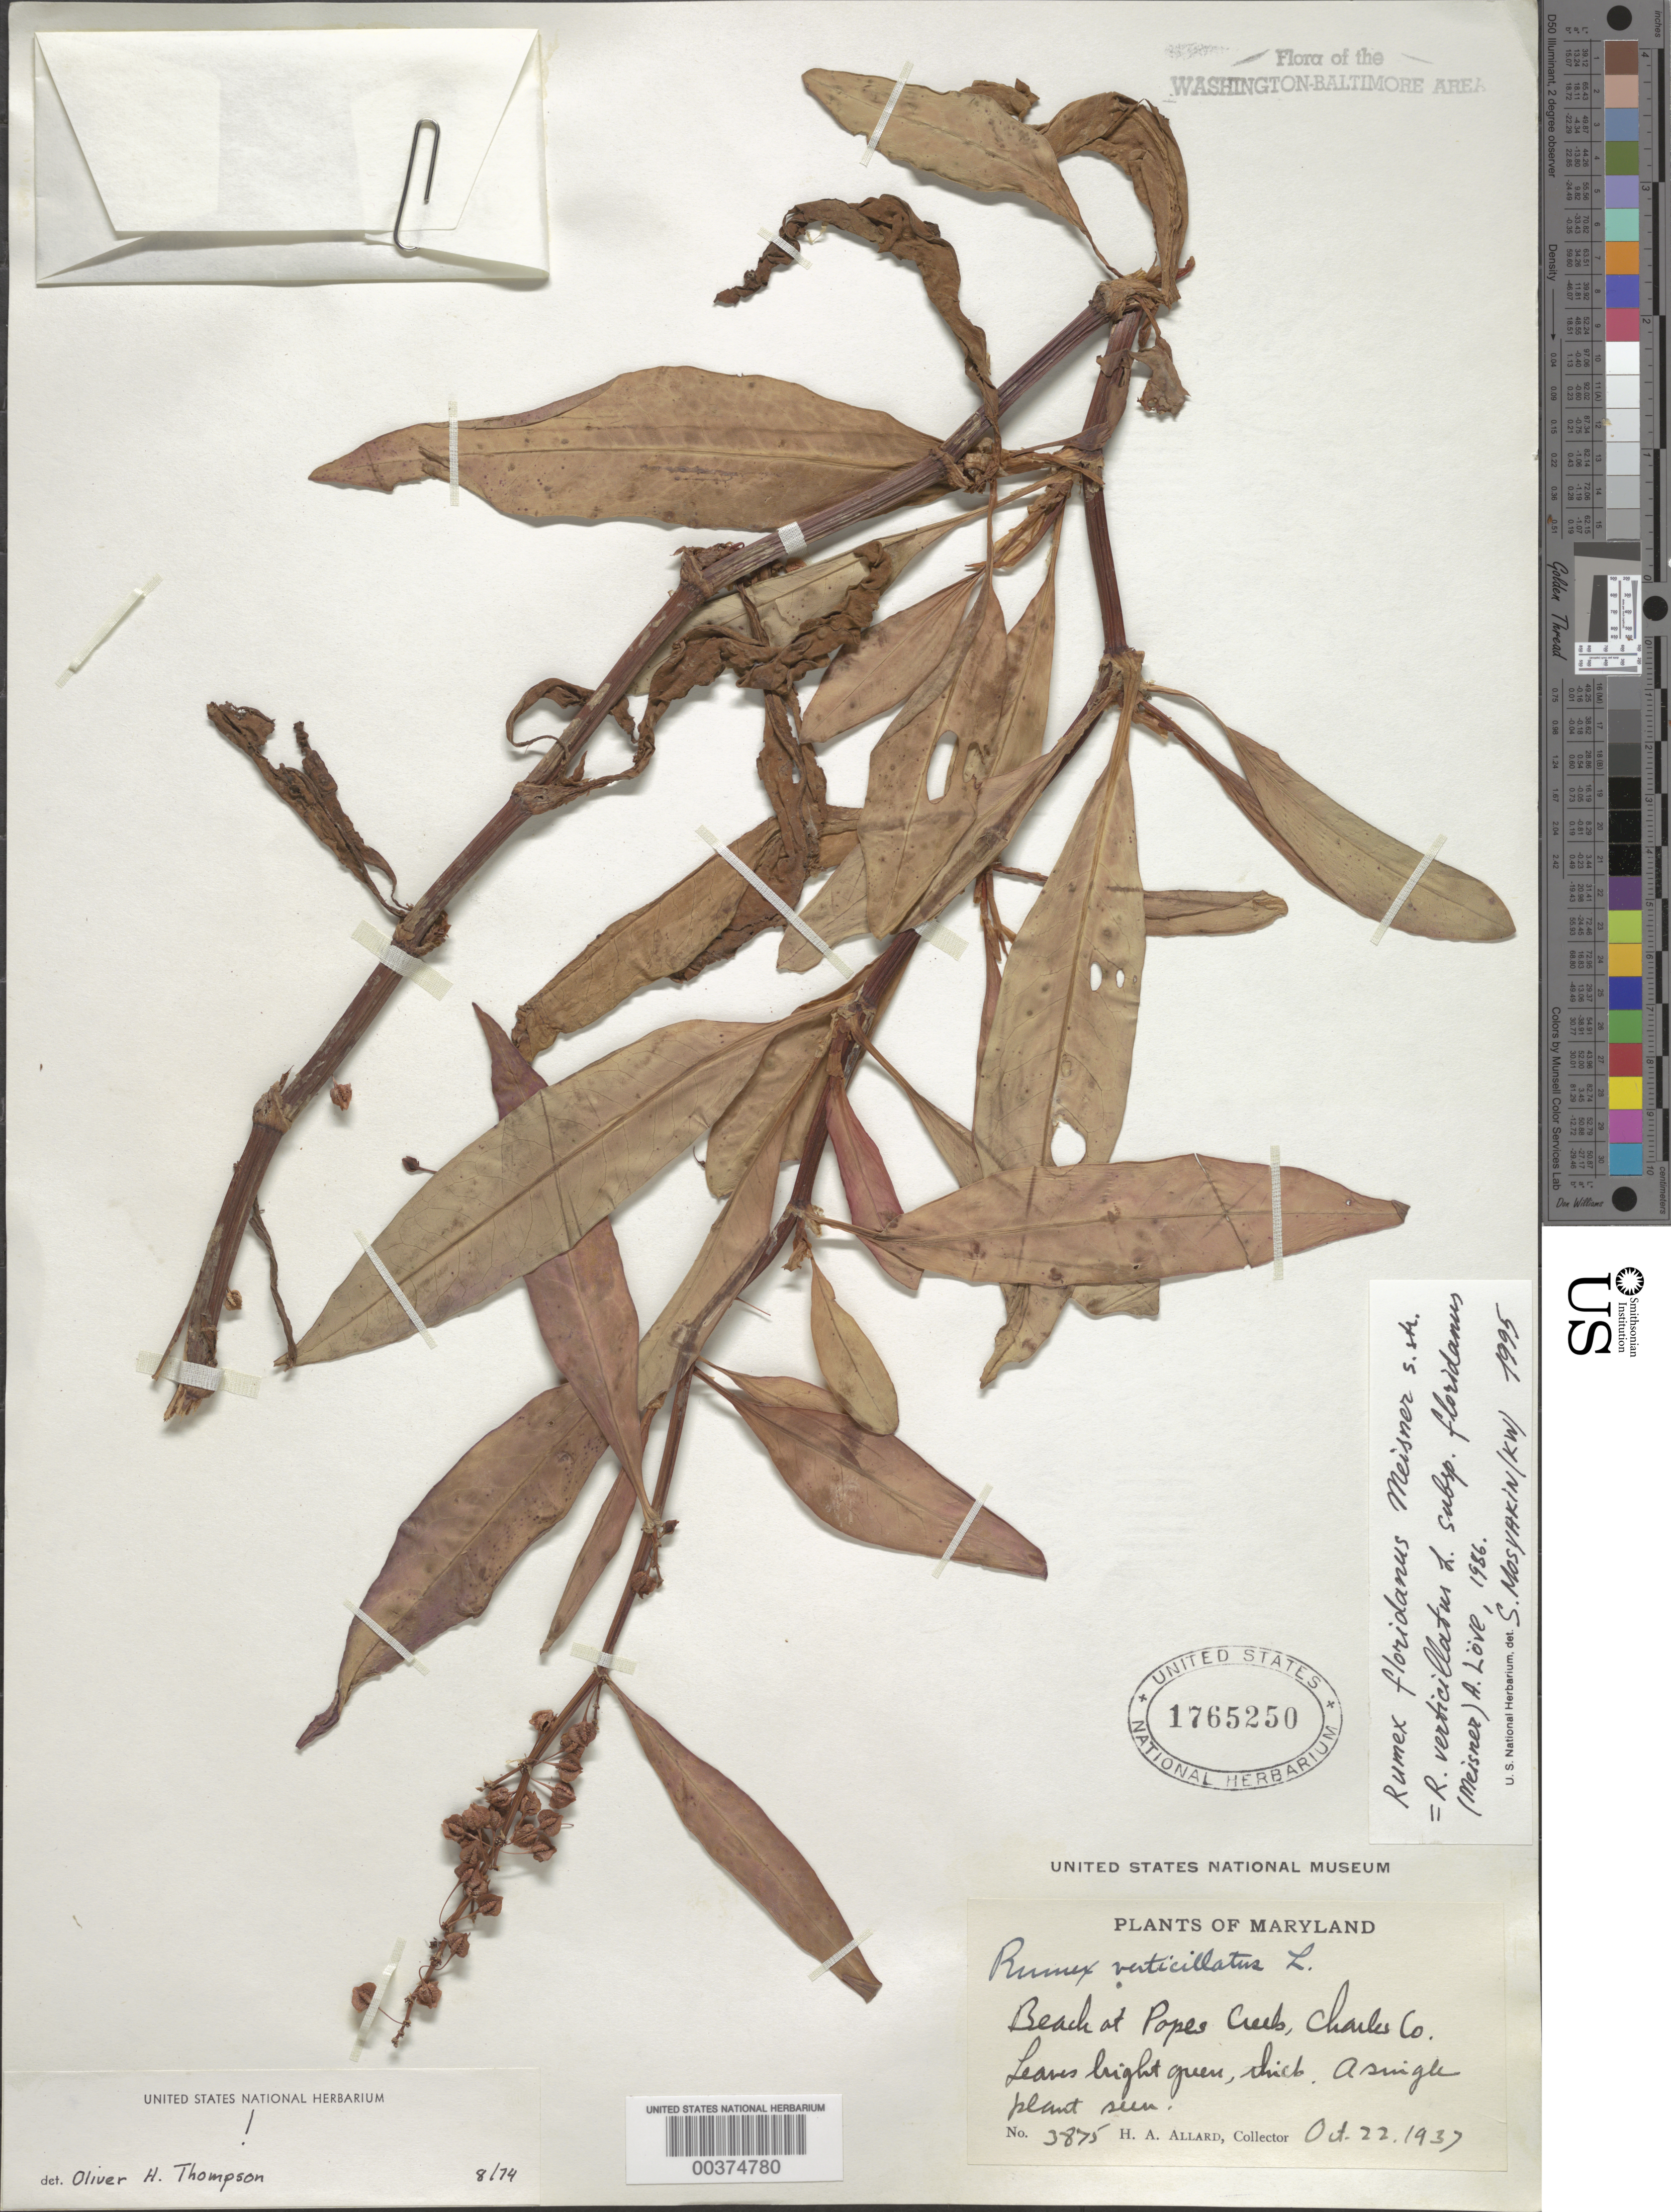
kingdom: Plantae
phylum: Tracheophyta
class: Magnoliopsida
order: Caryophyllales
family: Polygonaceae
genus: Rumex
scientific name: Rumex verticillatus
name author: L.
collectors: H. A. Allard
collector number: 3875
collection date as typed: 22 Oct 1937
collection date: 1937-10-22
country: United States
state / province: Maryland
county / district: Charles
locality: Popes Creek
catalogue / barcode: US 1765250